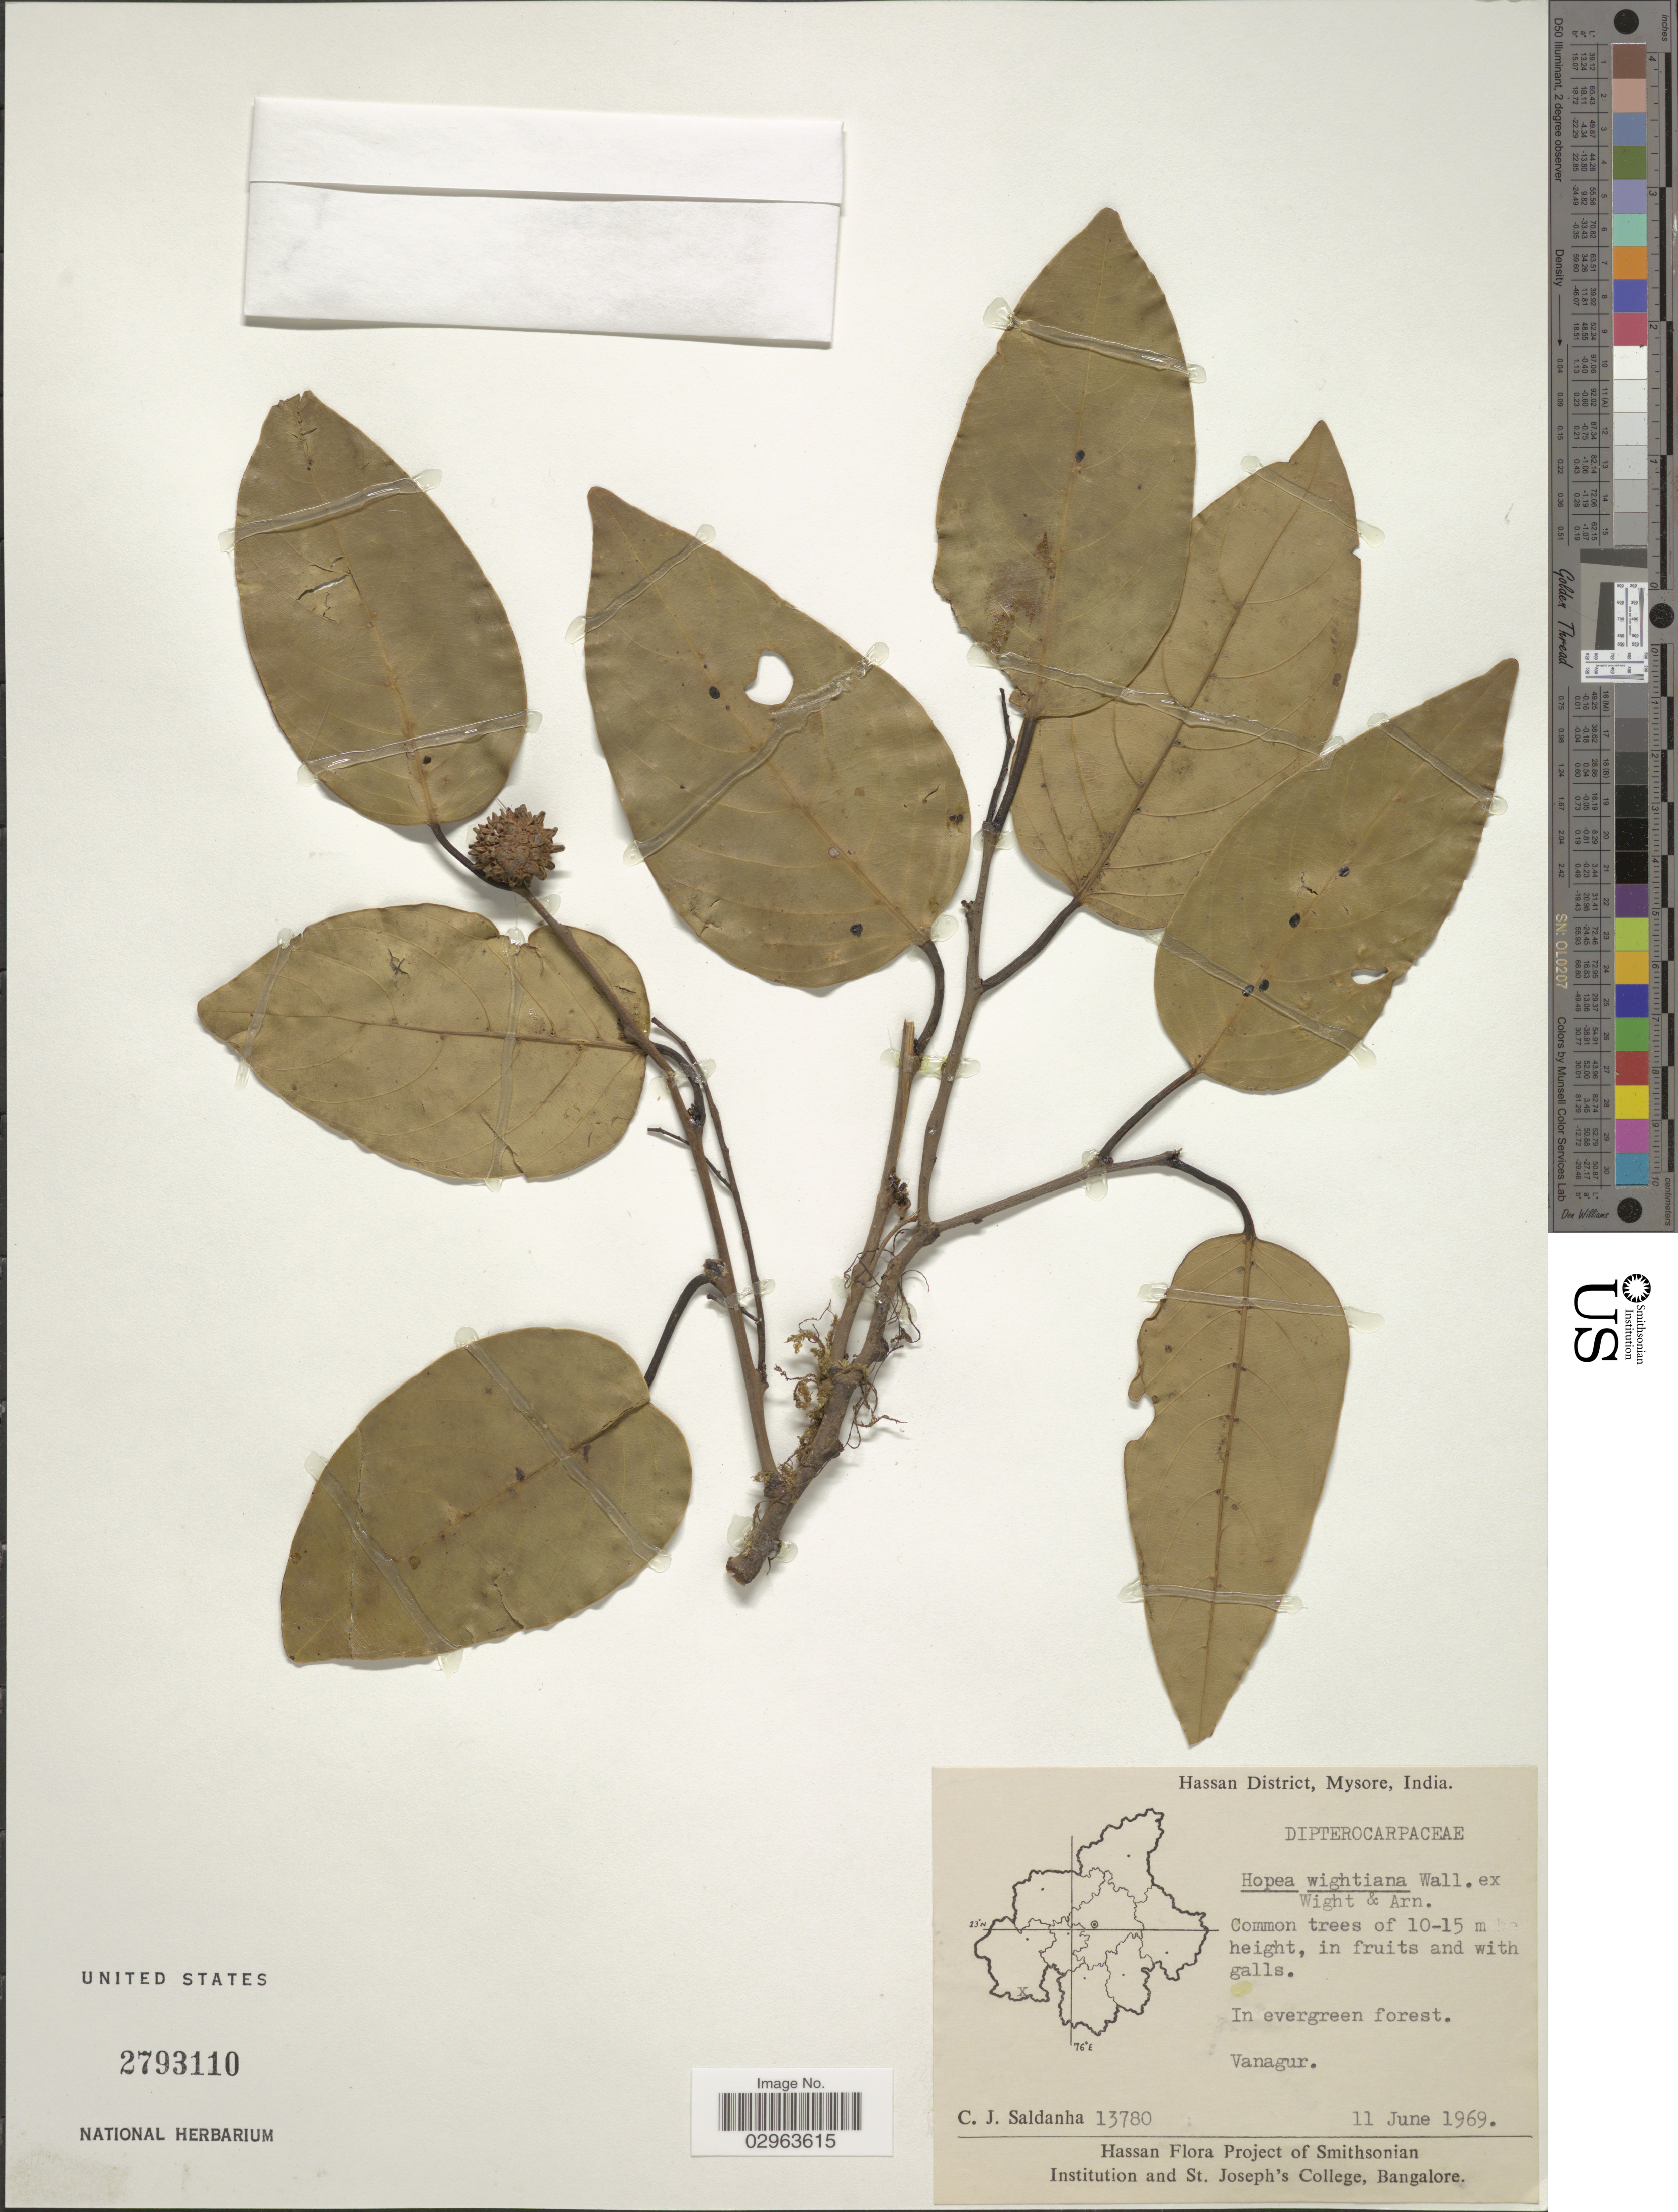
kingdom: Plantae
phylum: Tracheophyta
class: Magnoliopsida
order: Malvales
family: Dipterocarpaceae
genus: Hopea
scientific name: Hopea wightiana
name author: Miq. ex Dyer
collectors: C. J. Saldanha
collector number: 13780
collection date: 1969-06-11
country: India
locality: Hassan District, Mysore. Vanagur.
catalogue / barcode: US 2793110